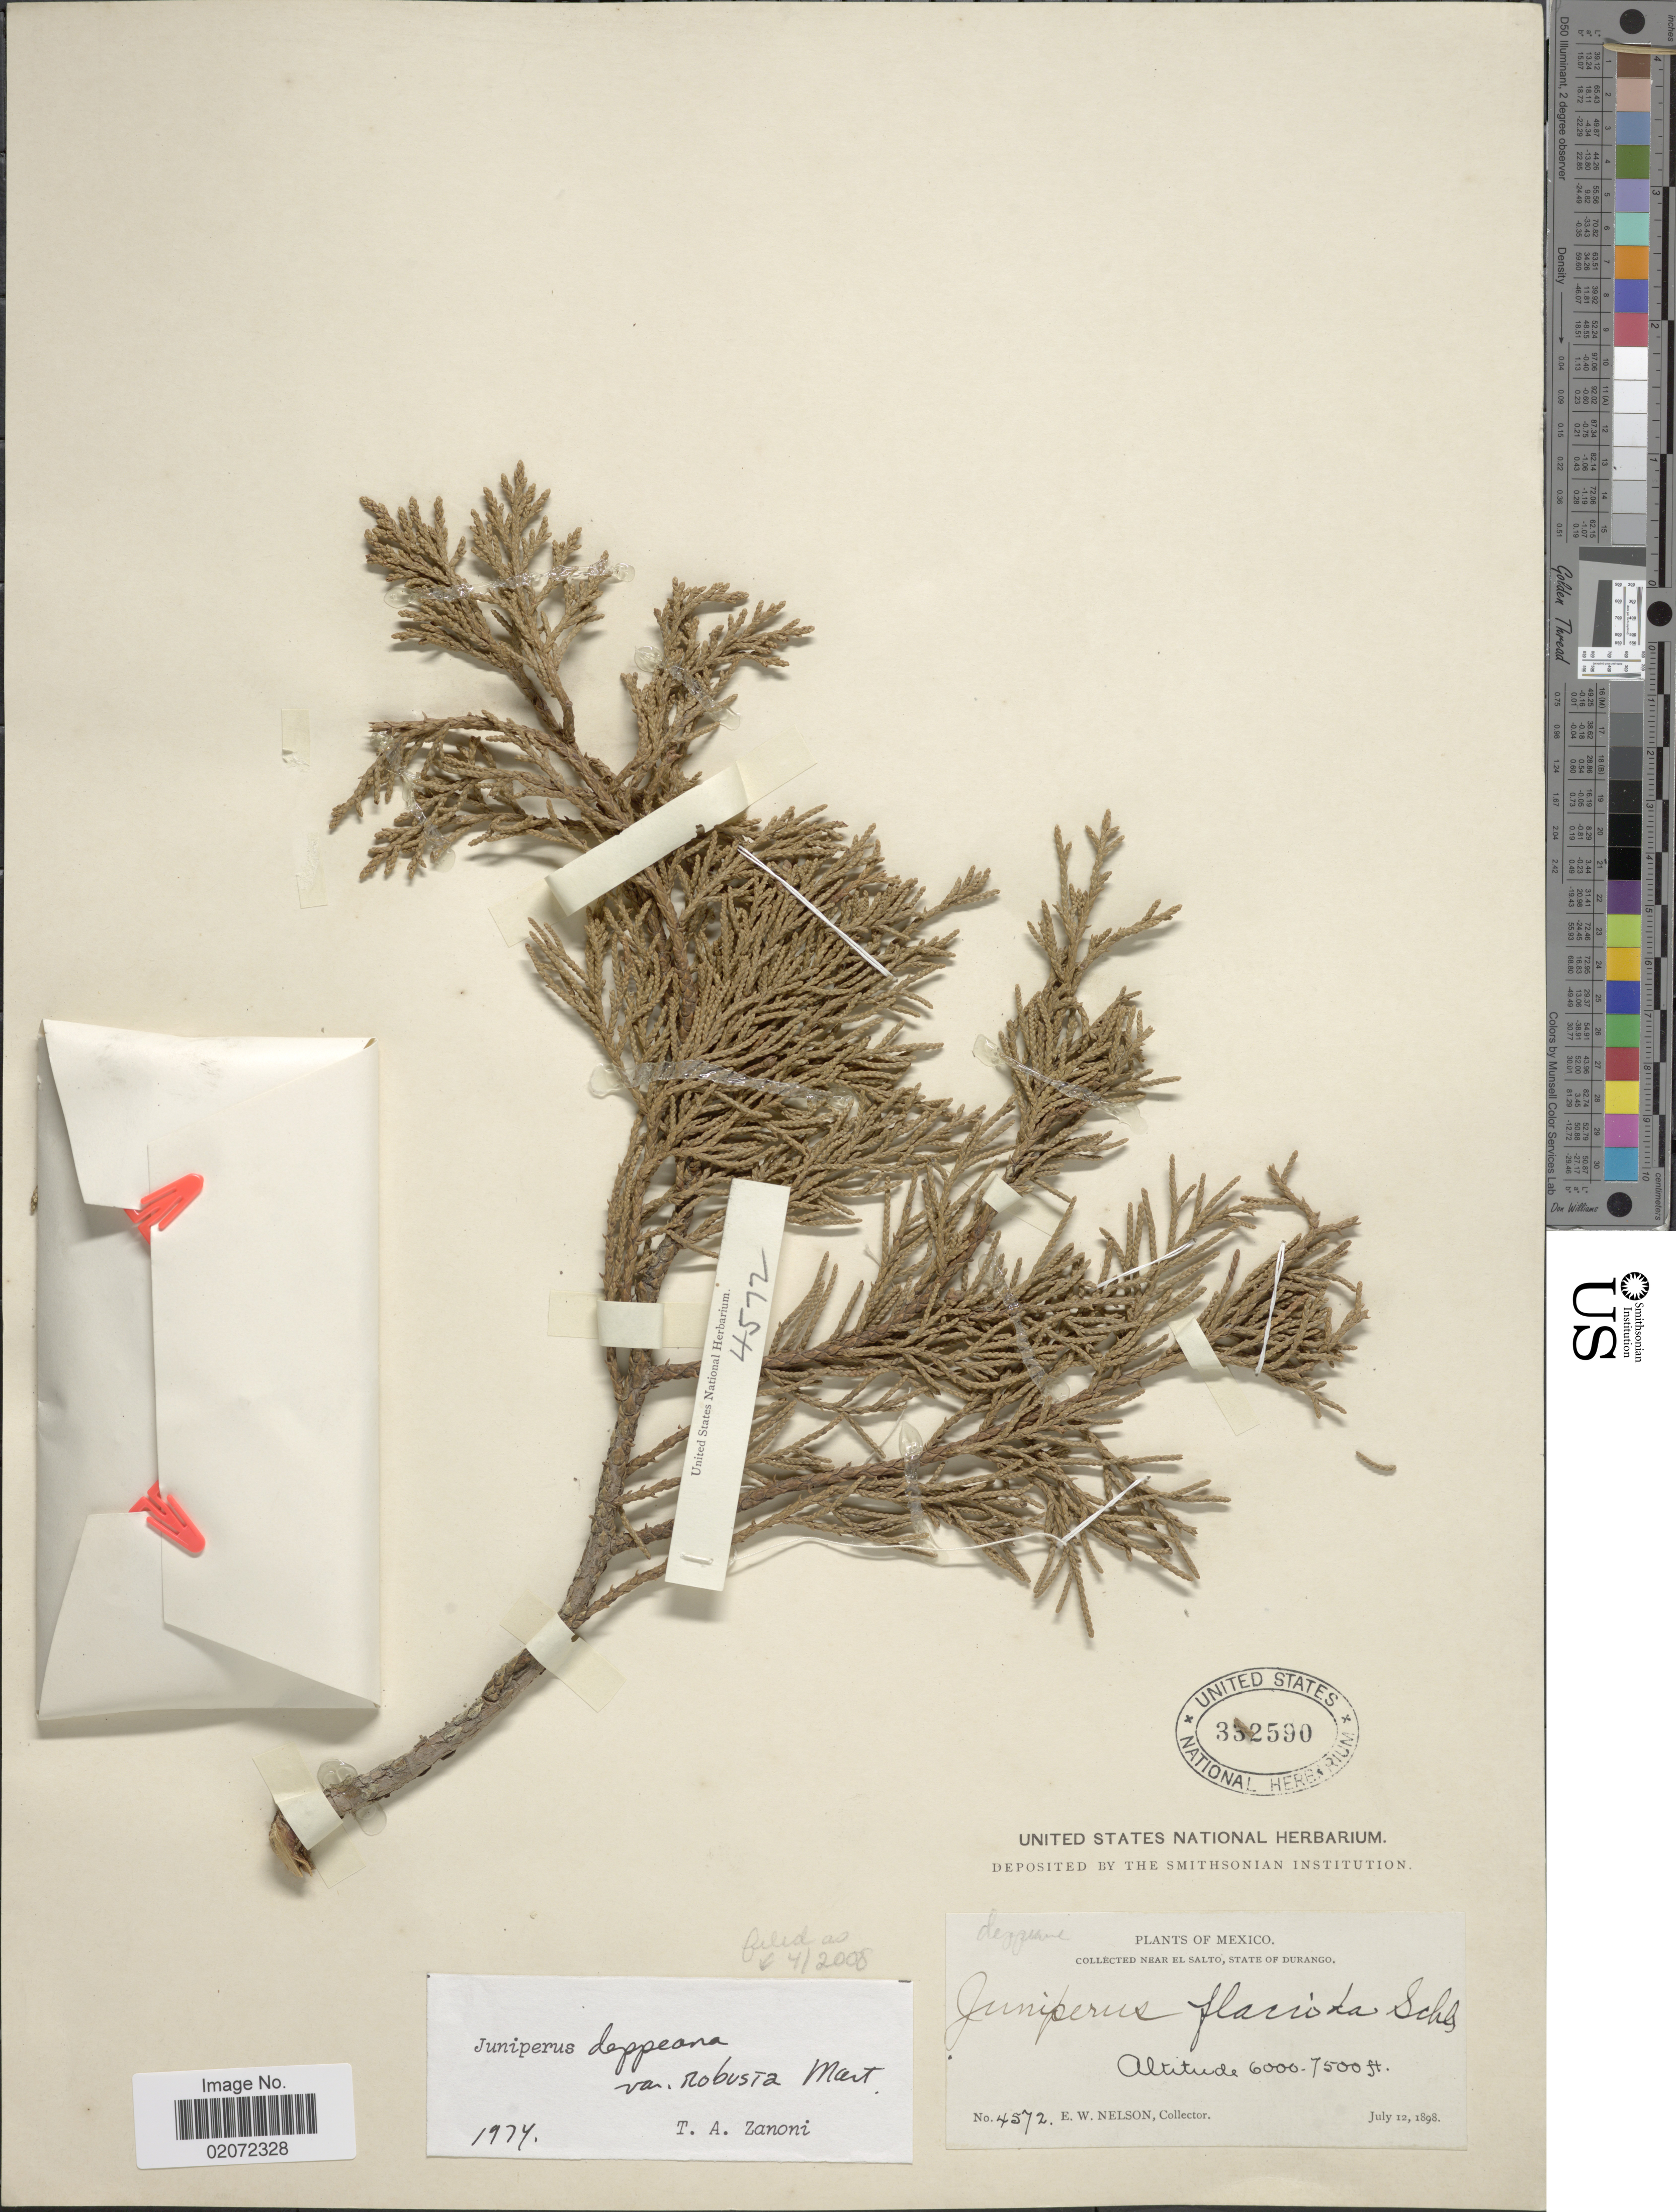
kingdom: Plantae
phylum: Tracheophyta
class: Pinopsida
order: Pinales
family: Cupressaceae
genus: Juniperus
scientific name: Juniperus deppeana var. robusta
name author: Martínez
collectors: E. W. Nelson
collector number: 4572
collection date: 1898-07-12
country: Mexico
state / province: Durango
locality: Near El Salto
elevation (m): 1829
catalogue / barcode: US 332590